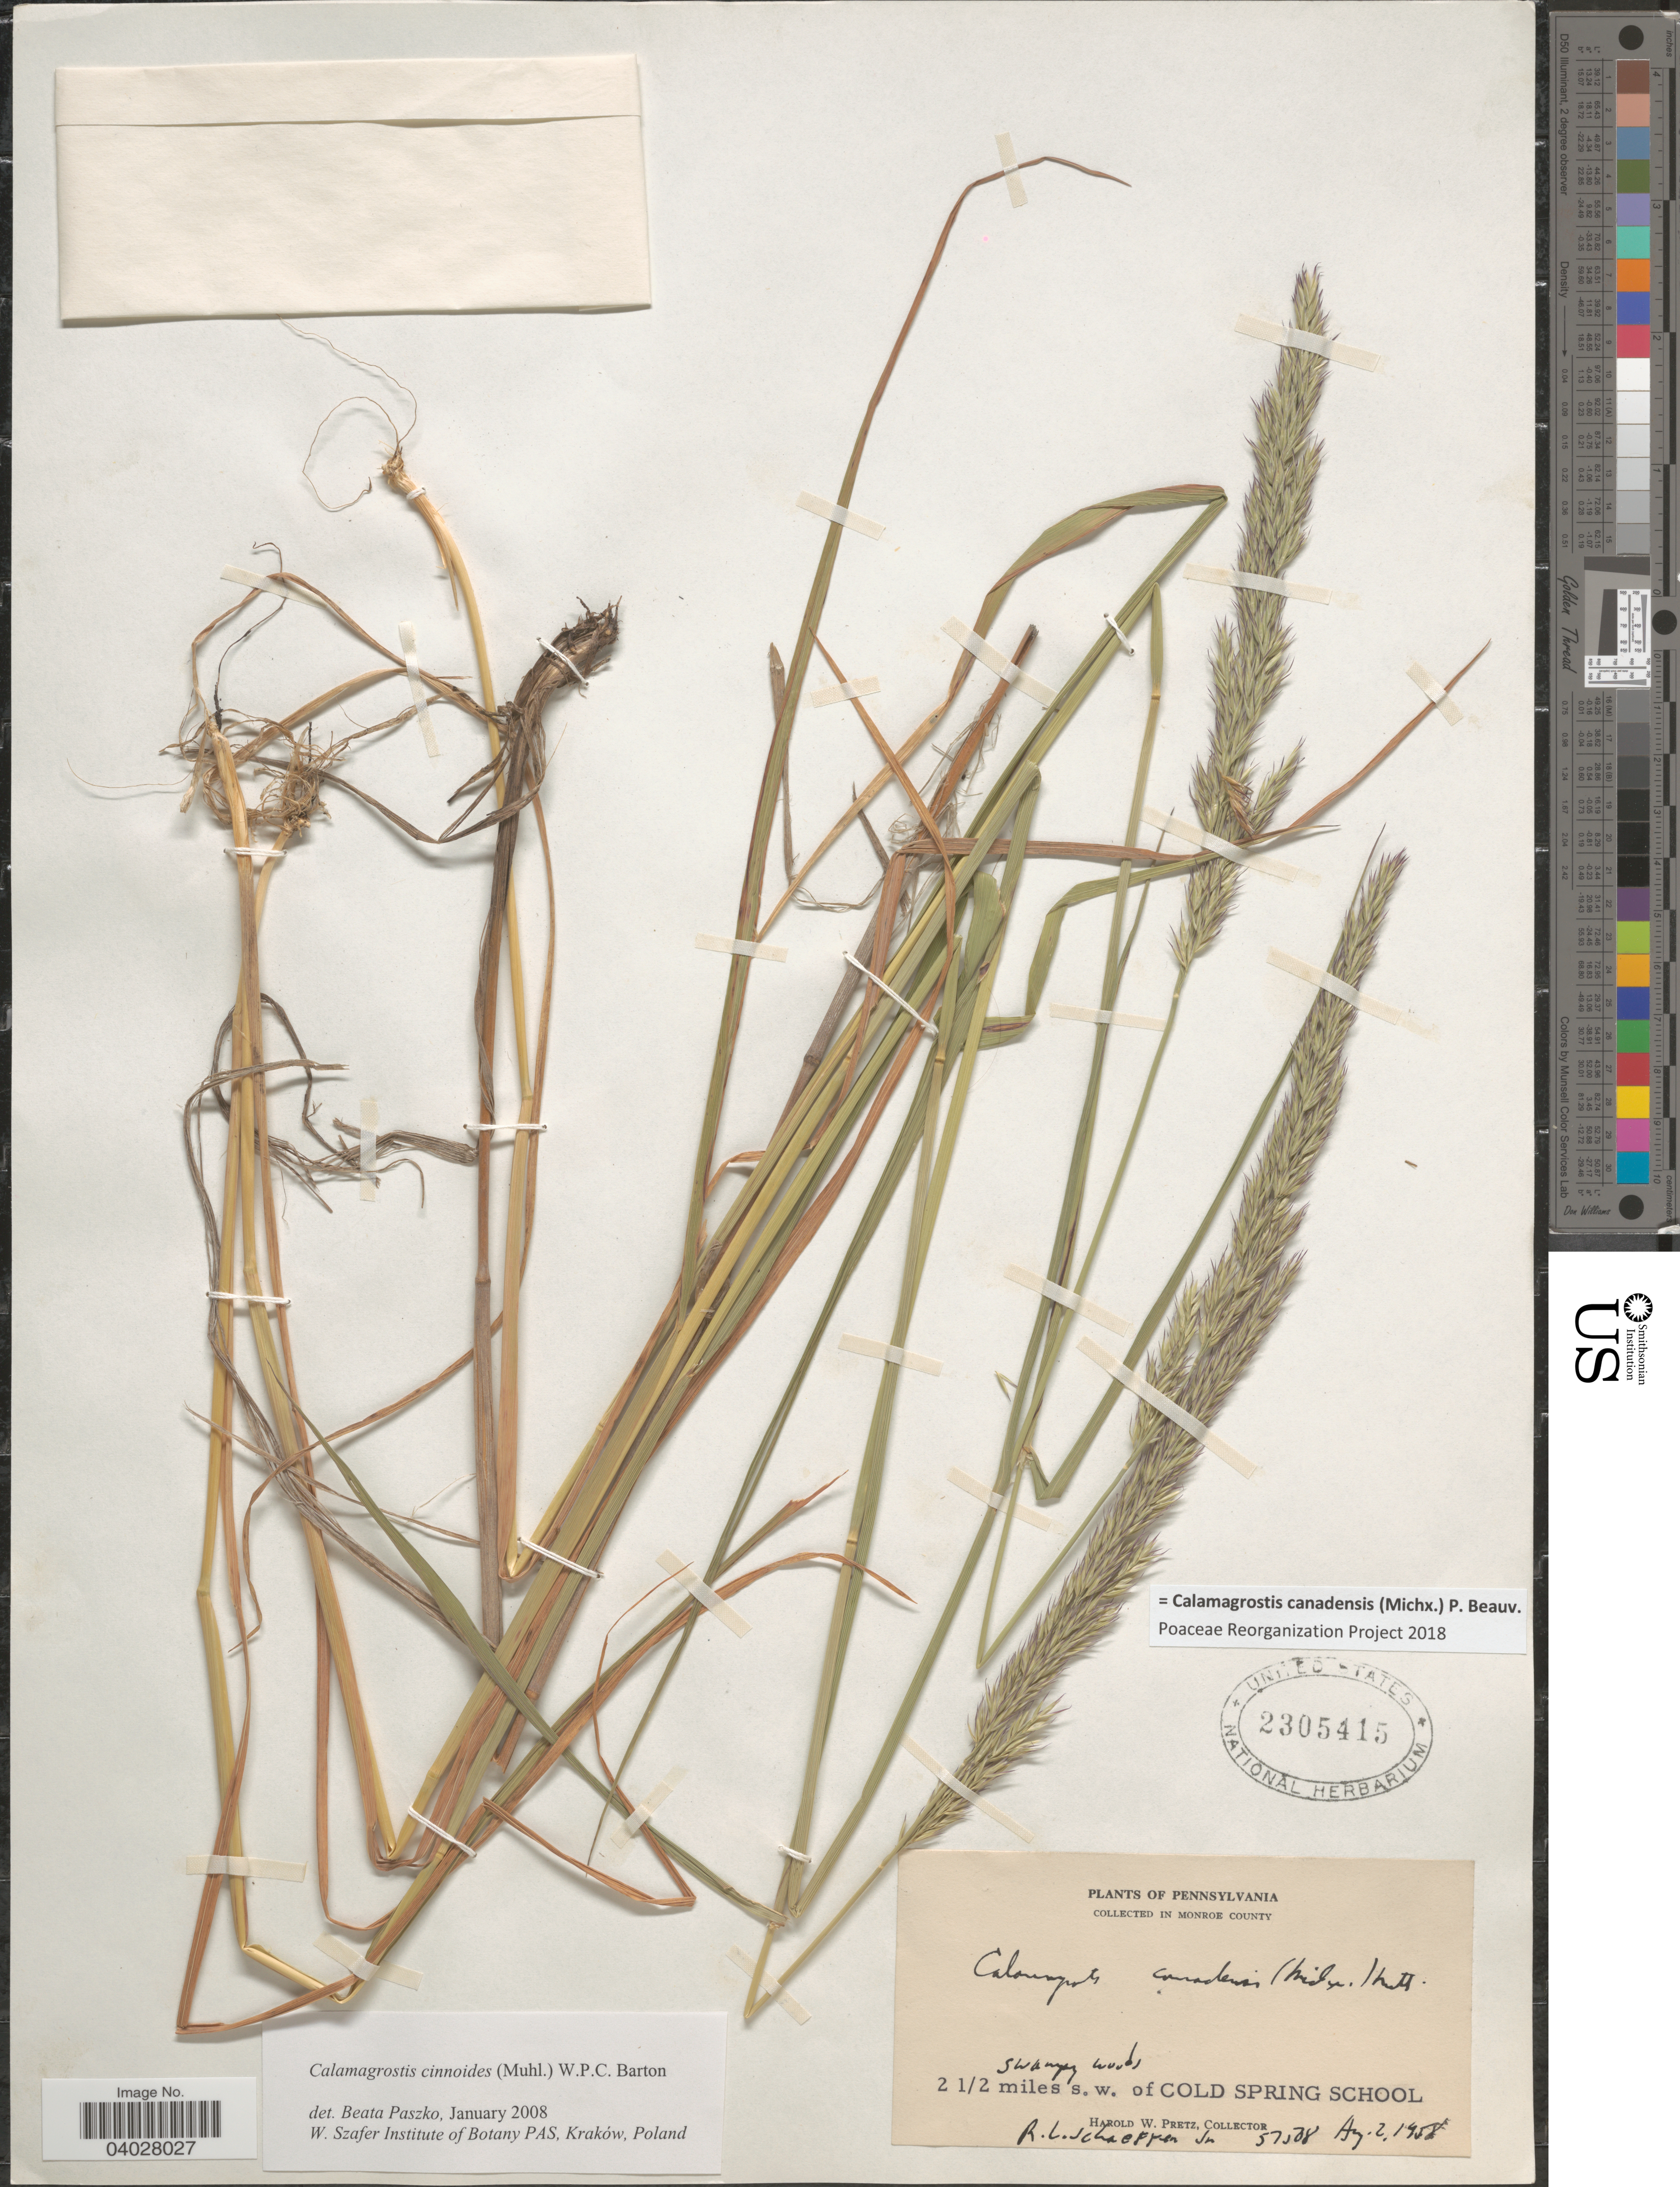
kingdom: Plantae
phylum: Tracheophyta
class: Liliopsida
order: Poales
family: Poaceae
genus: Calamagrostis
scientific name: Calamagrostis canadensis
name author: (Michx.) P. Beauv.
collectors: H. W. Pretz & R. L. Schaeffer Jr.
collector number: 57508*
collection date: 1958-08-02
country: United States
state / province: Pennsylvania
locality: In Moroe County. 2 1/2 miles s.w. of Cold Spring School.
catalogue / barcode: US 2305415